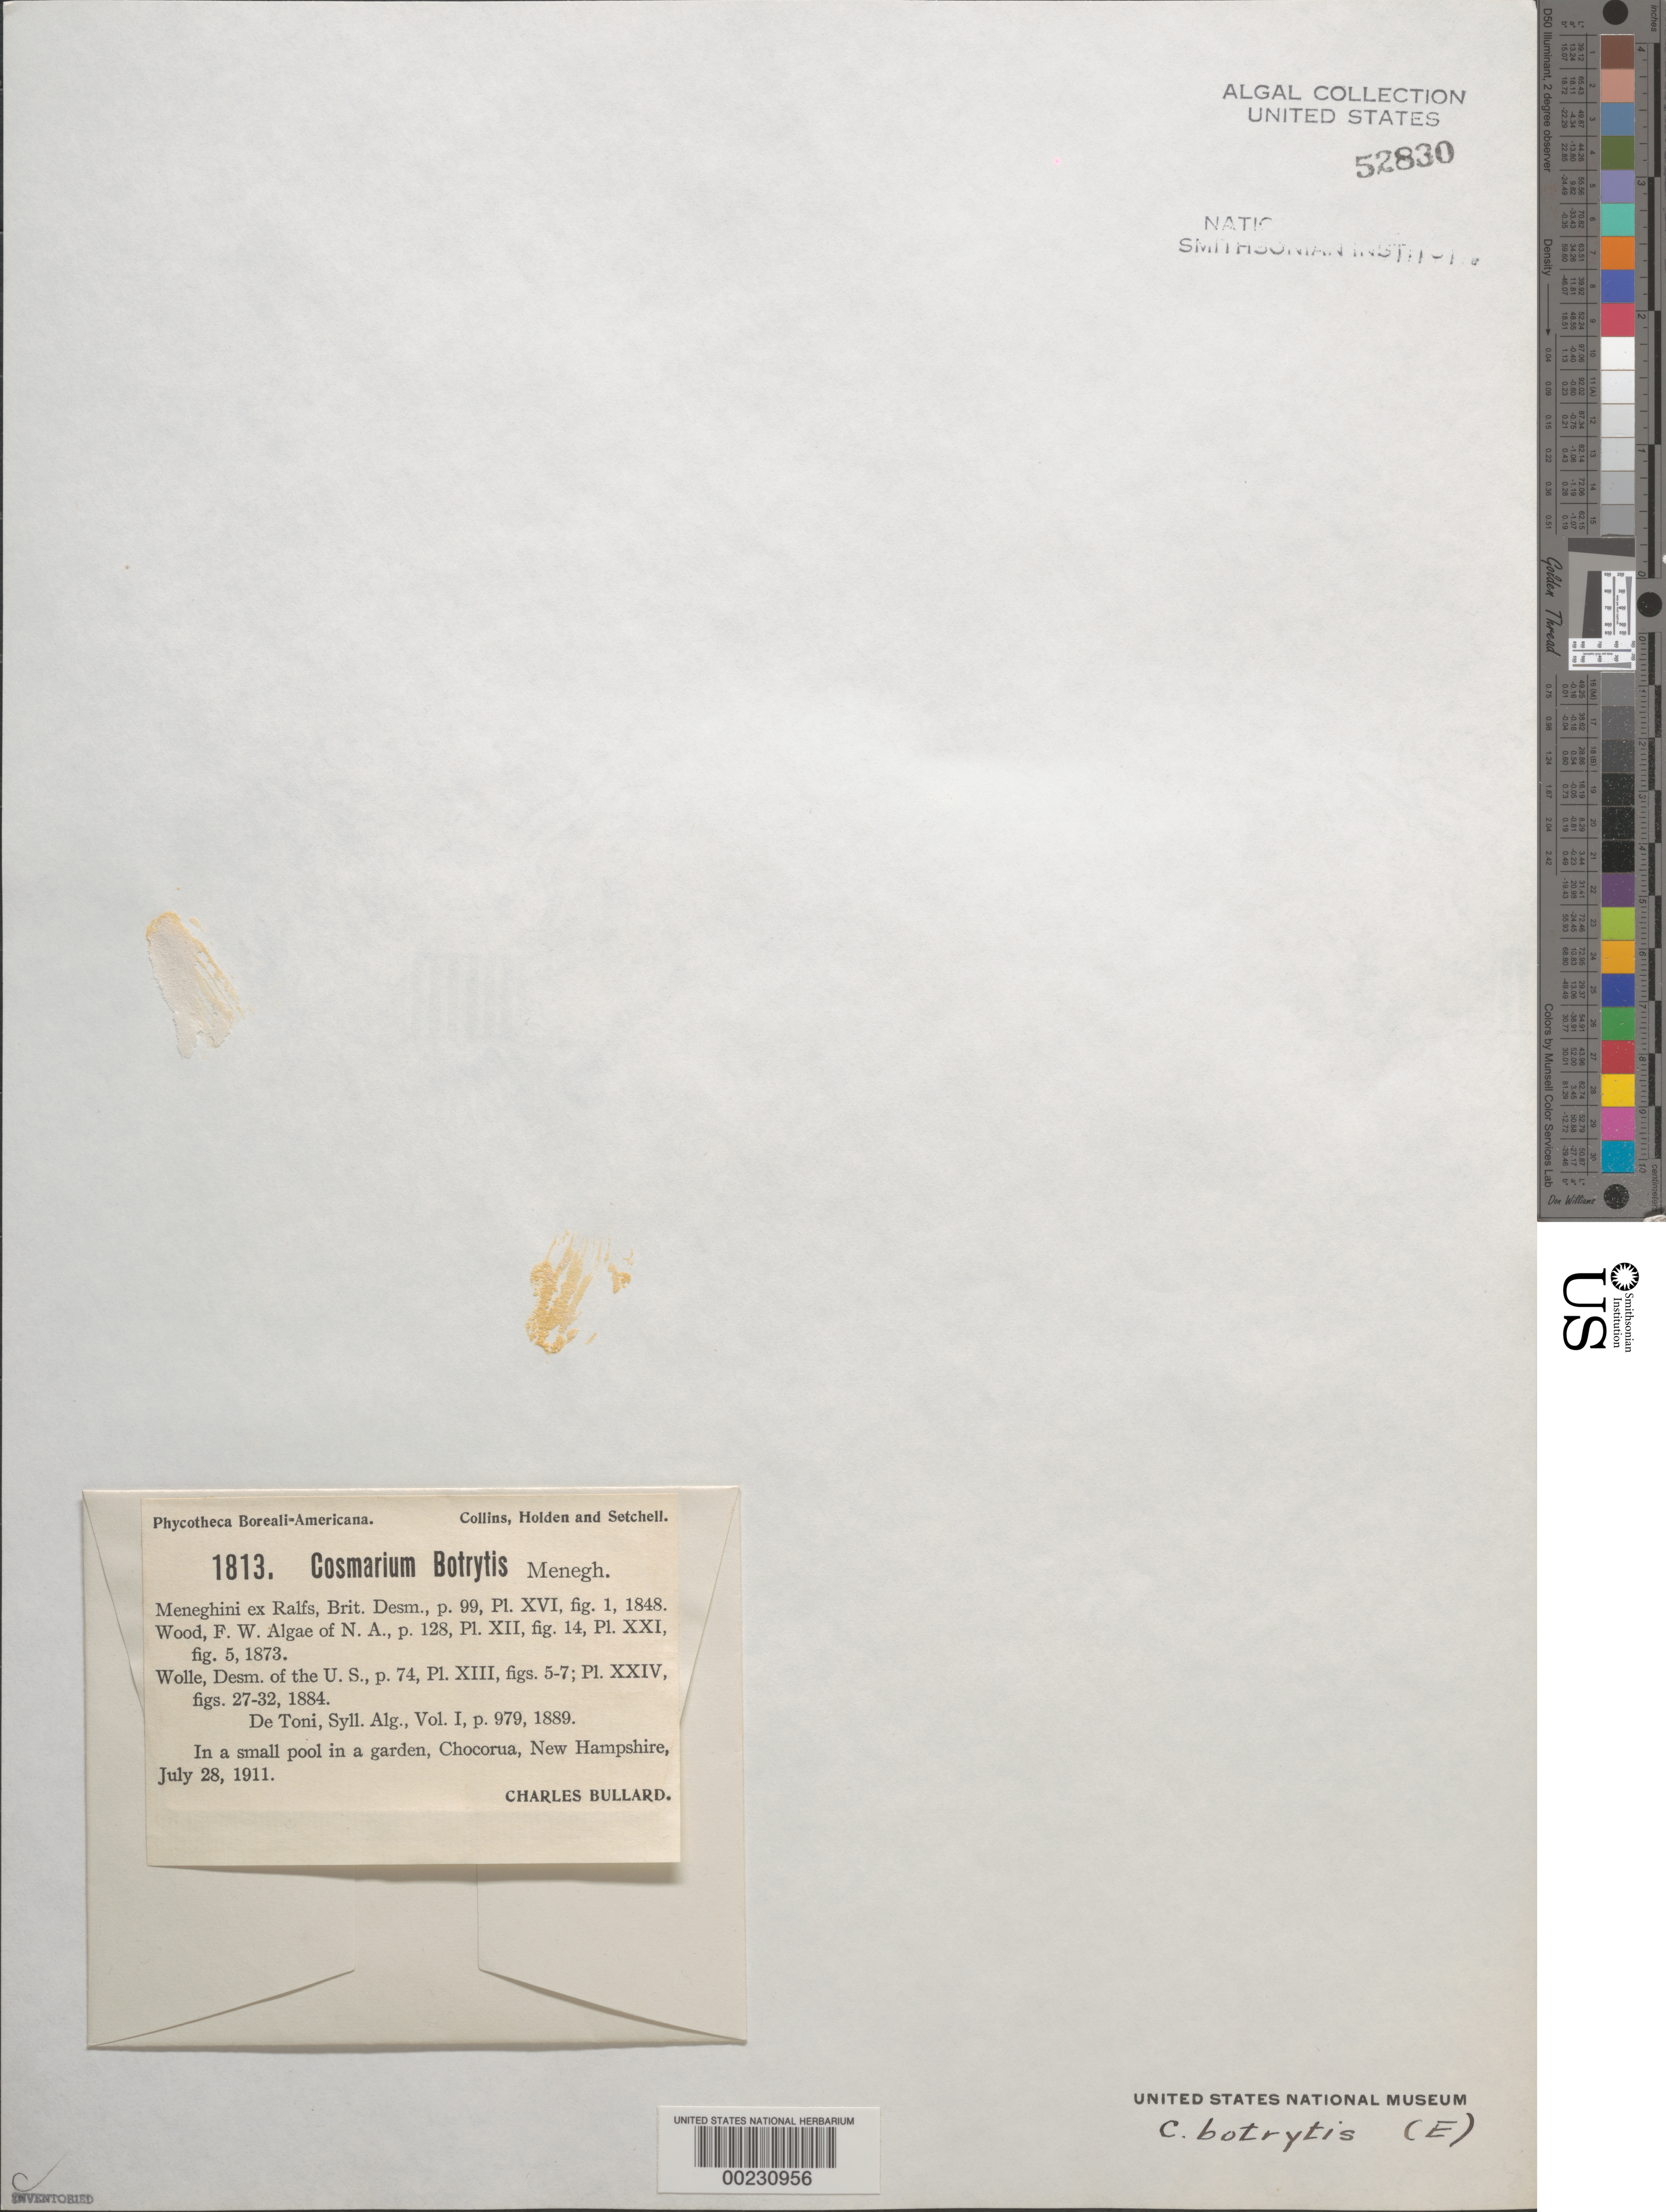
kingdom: Plantae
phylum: Charophyta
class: Zygnematophyceae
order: Zygnematales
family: Desmidiaceae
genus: Cosmarium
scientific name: Cosmarium botrytis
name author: Menegh. ex Ralfs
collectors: C. Bullard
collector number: PB-A 1813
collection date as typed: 28 Jul 1911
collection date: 1911-07-28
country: United States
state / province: New Hampshire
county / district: Carroll County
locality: Chocorua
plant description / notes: Collins, Holden & Setchell, Phycotheca Boreali-Americana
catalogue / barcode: US 52830